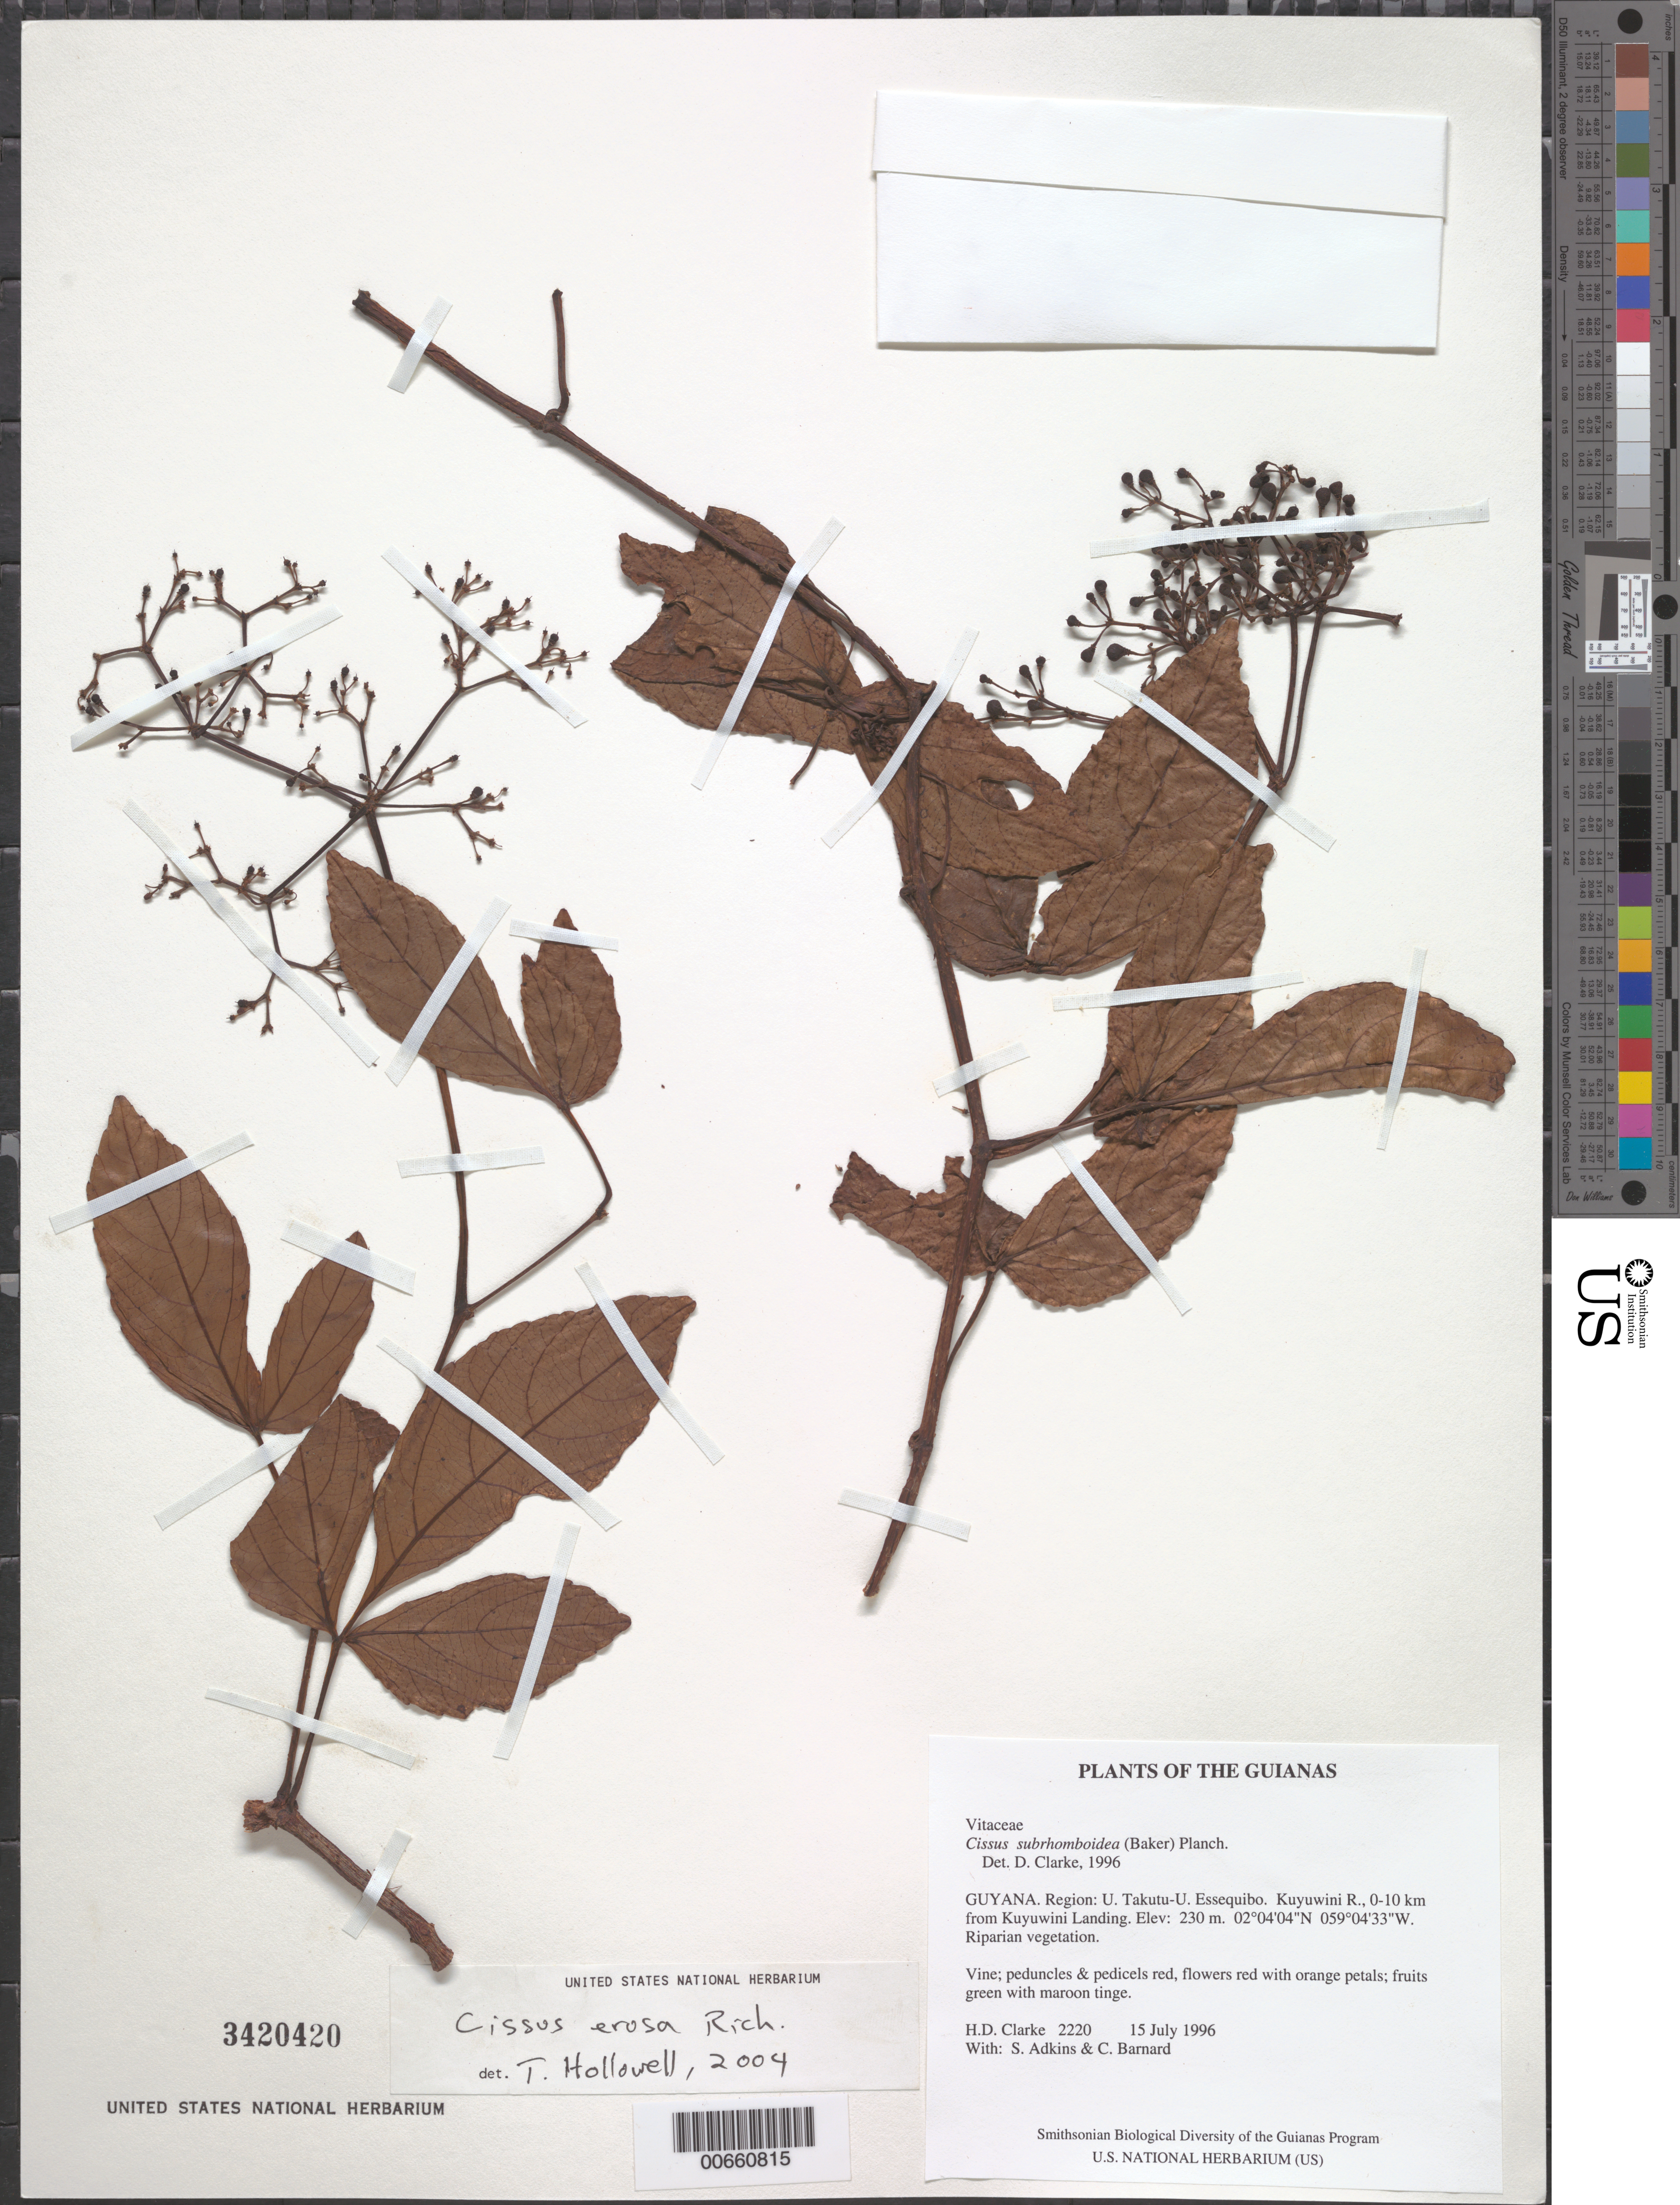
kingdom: Plantae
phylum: Tracheophyta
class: Magnoliopsida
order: Vitales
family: Vitaceae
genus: Cissus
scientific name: Cissus erosa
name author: Rich.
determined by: Lombardi, Julio A.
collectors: H. D. Clarke, S. Adkins & C. Bernard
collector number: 2220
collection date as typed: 15 July 1996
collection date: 1996-07-15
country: Guyana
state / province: U. Takutu-U. Essequibo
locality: Kuyuwini R., 0-10 km from Kuyuwini Landing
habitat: Riparian vegetation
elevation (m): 230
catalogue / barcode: US 3420420